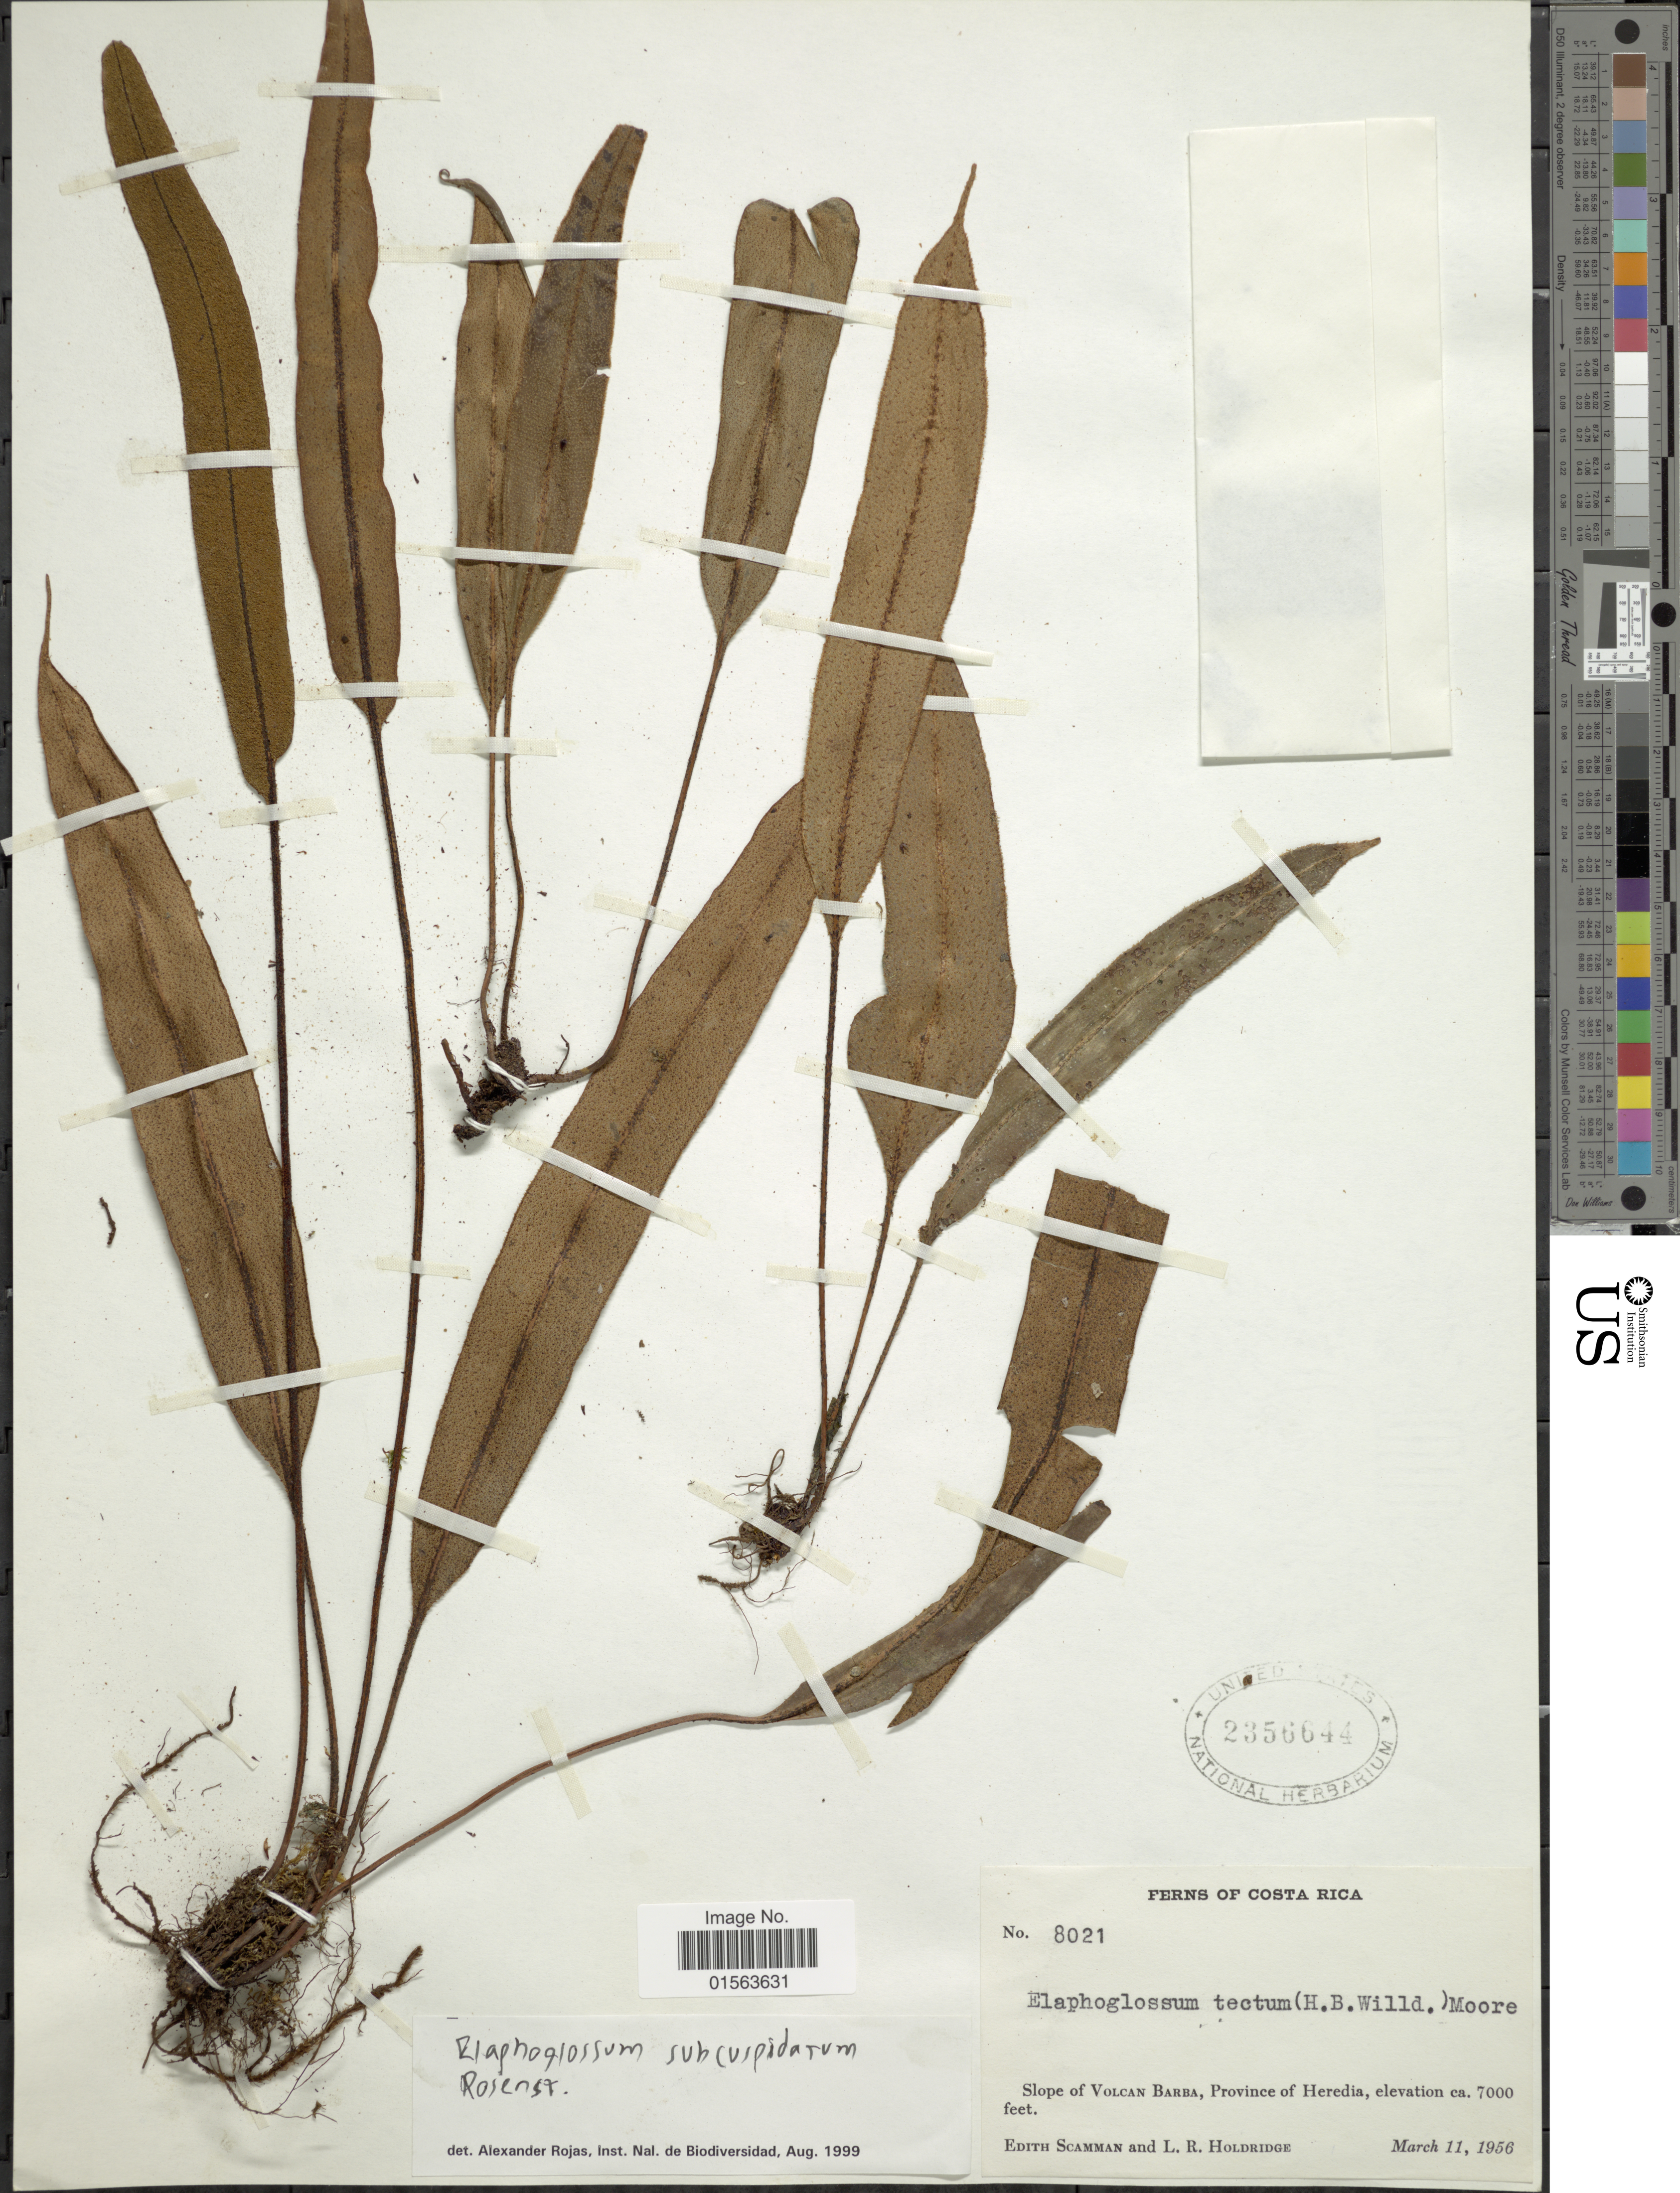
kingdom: Plantae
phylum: Tracheophyta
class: Polypodiopsida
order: Polypodiales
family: Dryopteridaceae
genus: Elaphoglossum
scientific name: Elaphoglossum subcuspidatum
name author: Rosenst.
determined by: Matos, F. B.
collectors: E. Scamman & L. Holdridge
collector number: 8021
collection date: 1956-03-11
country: Costa Rica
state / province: Heredia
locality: Slope of Volcan Barba, Province of Heredia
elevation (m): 2134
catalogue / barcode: US 2356644